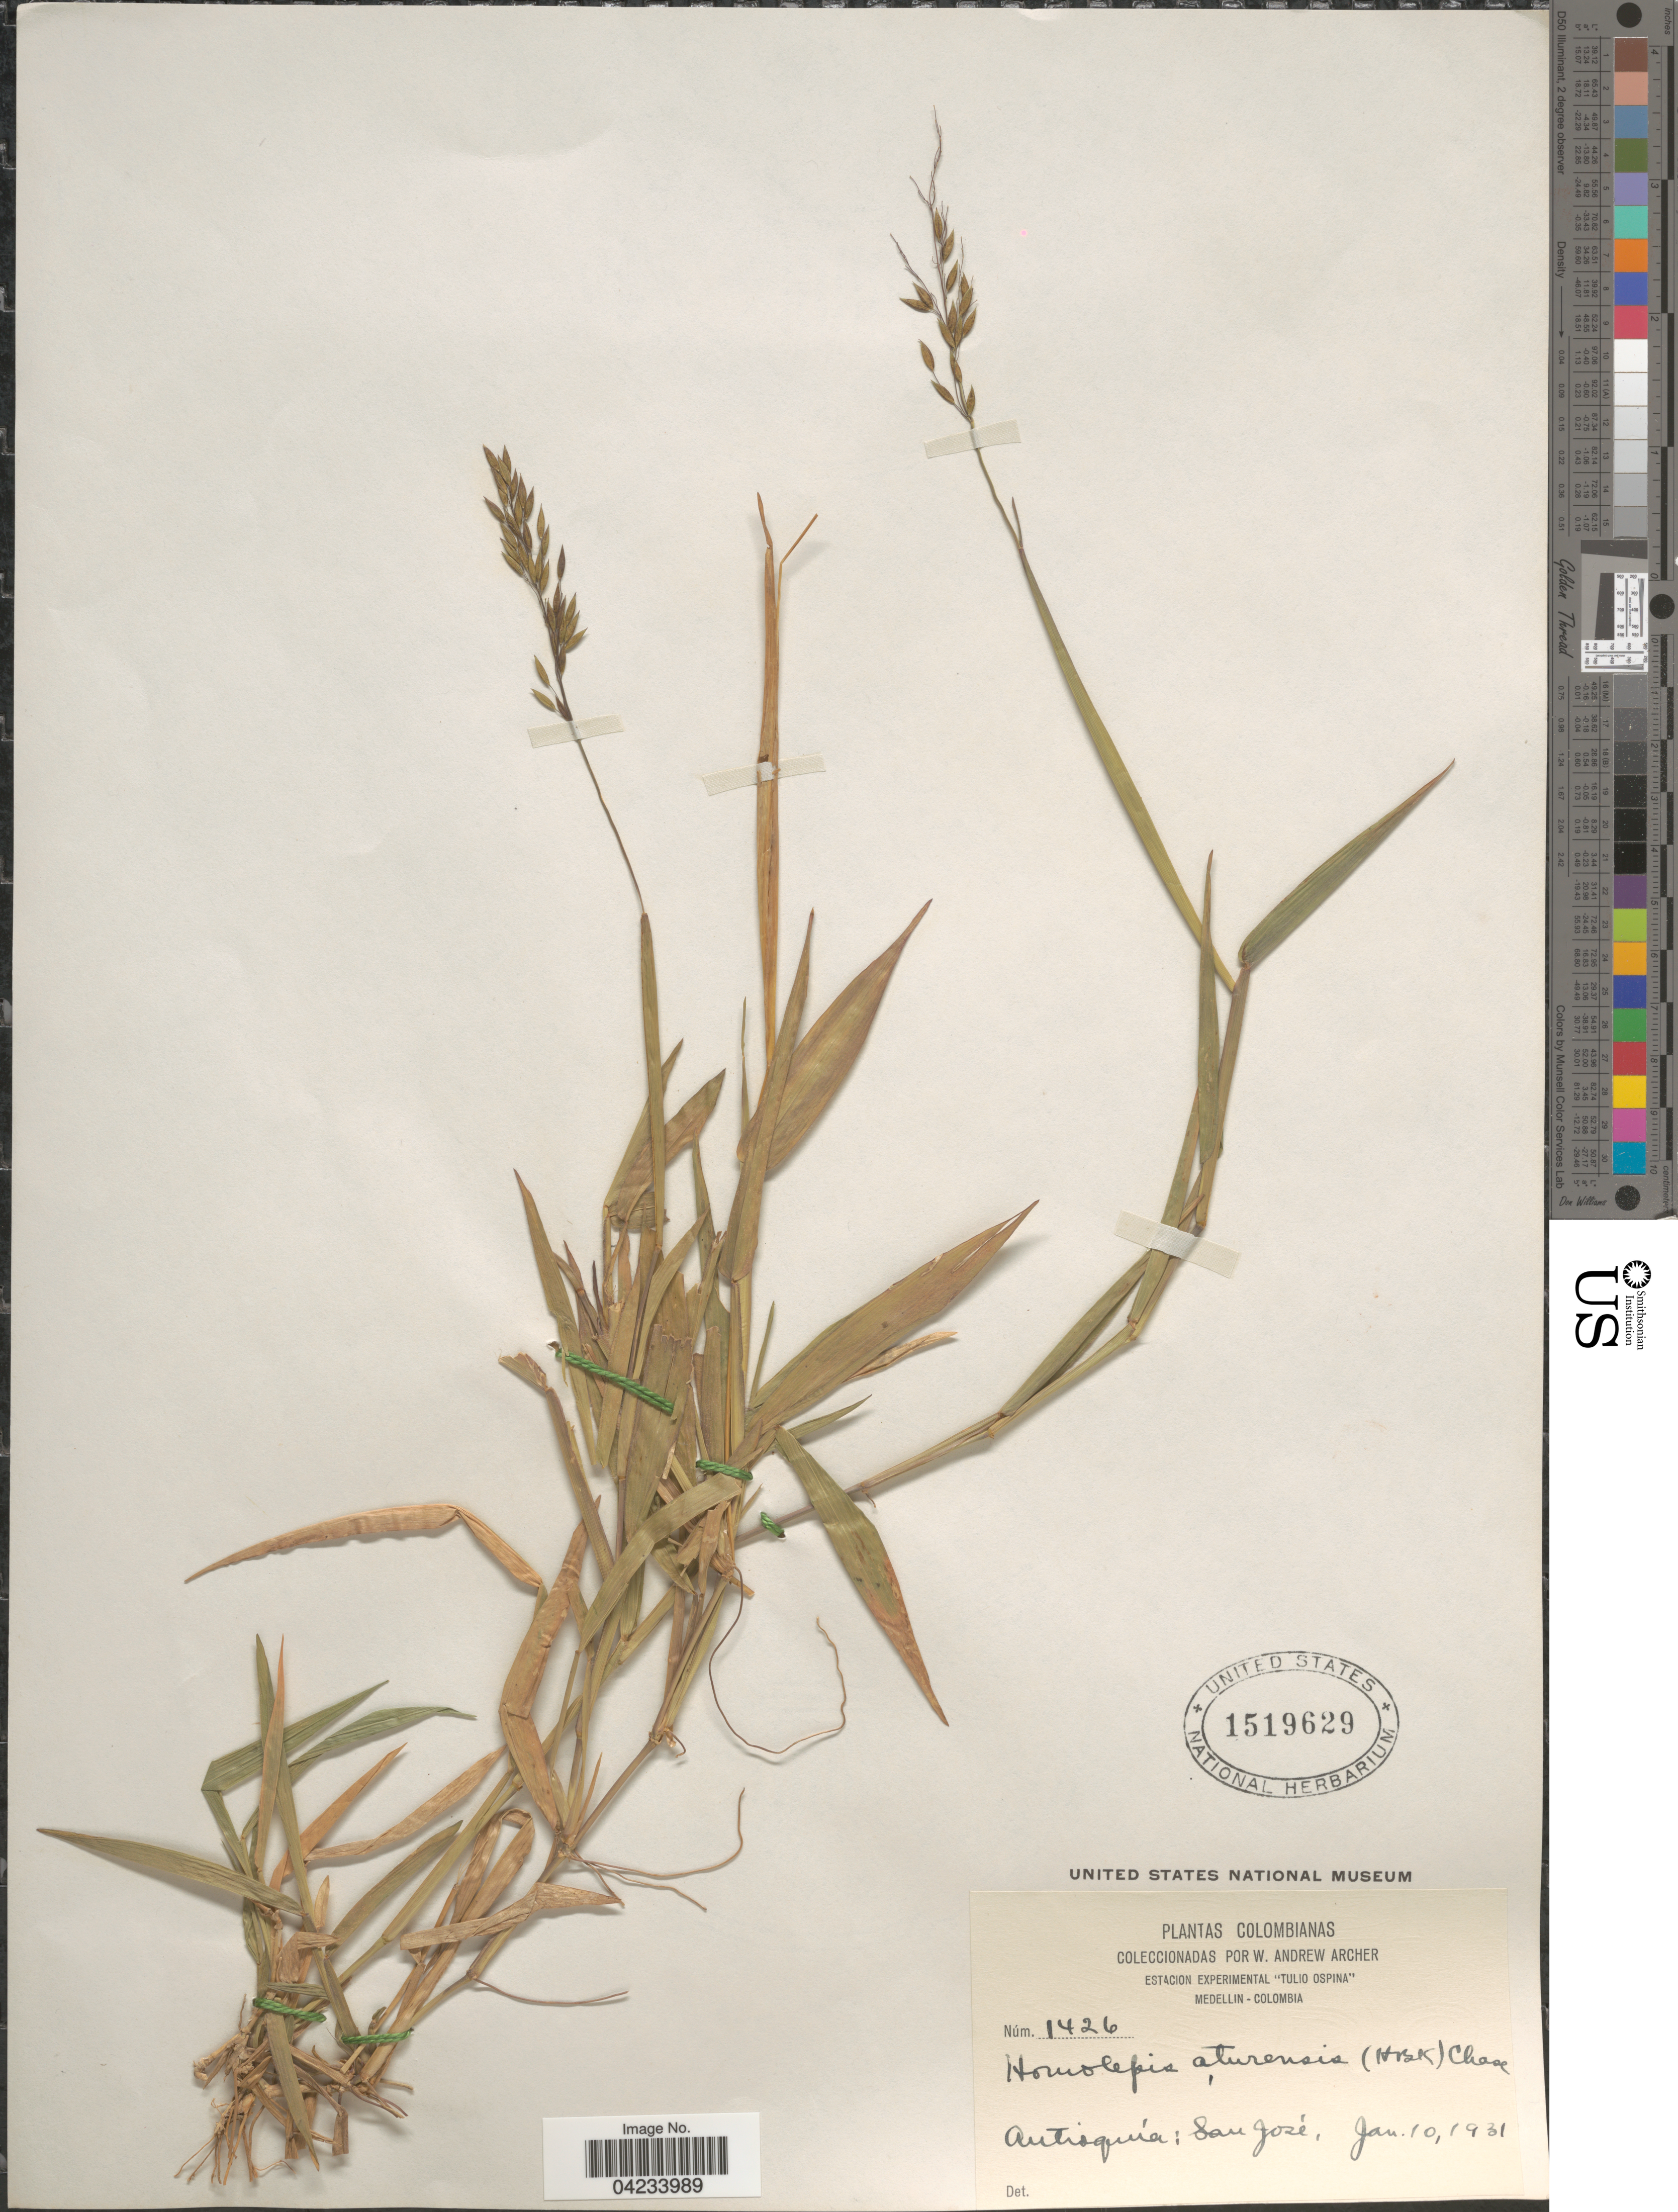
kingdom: Plantae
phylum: Tracheophyta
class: Liliopsida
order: Poales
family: Poaceae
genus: Homolepis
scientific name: Homolepis aturensis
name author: (Kunth) Chase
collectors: W. A. Archer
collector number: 1426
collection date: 1931-01-10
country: Colombia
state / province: Antioquia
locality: San José.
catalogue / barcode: US 1519629